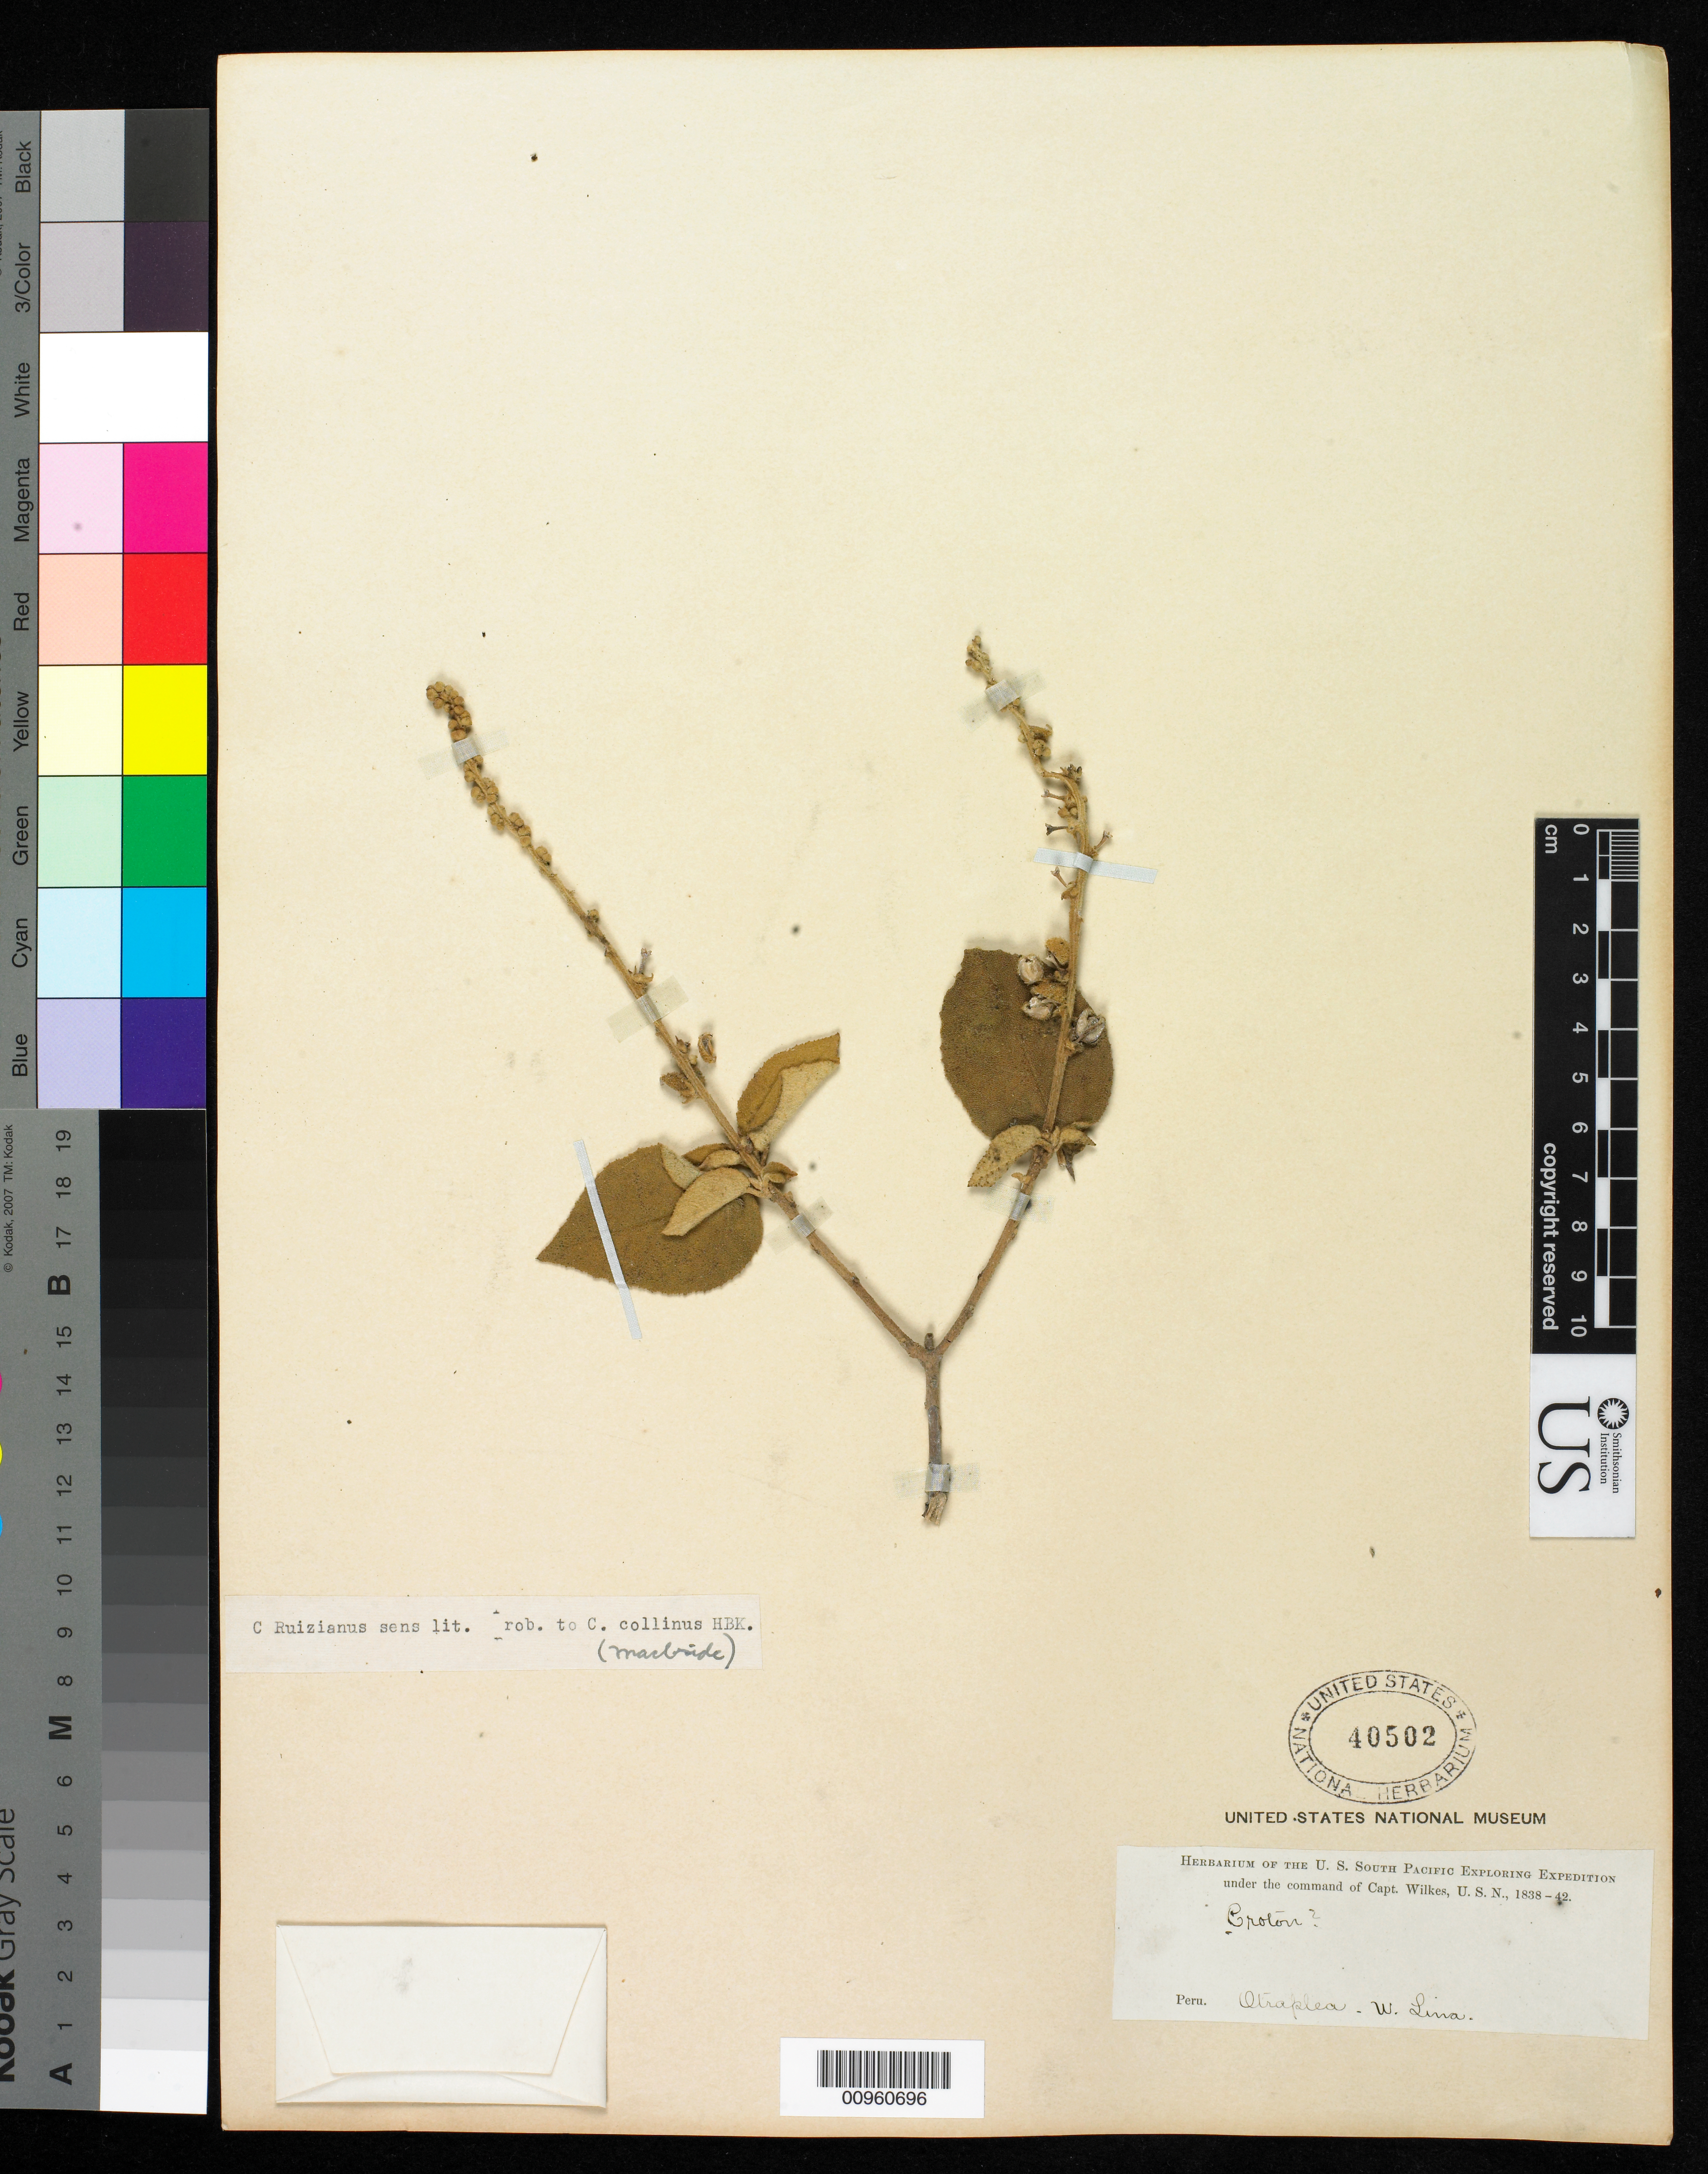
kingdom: Plantae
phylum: Tracheophyta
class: Magnoliopsida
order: Malpighiales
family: Euphorbiaceae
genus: Croton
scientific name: Croton collinus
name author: Kunth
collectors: Wilkes Explor. Exped.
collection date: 1838/1842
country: Peru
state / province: Lima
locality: Otraplea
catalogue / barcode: US 40502